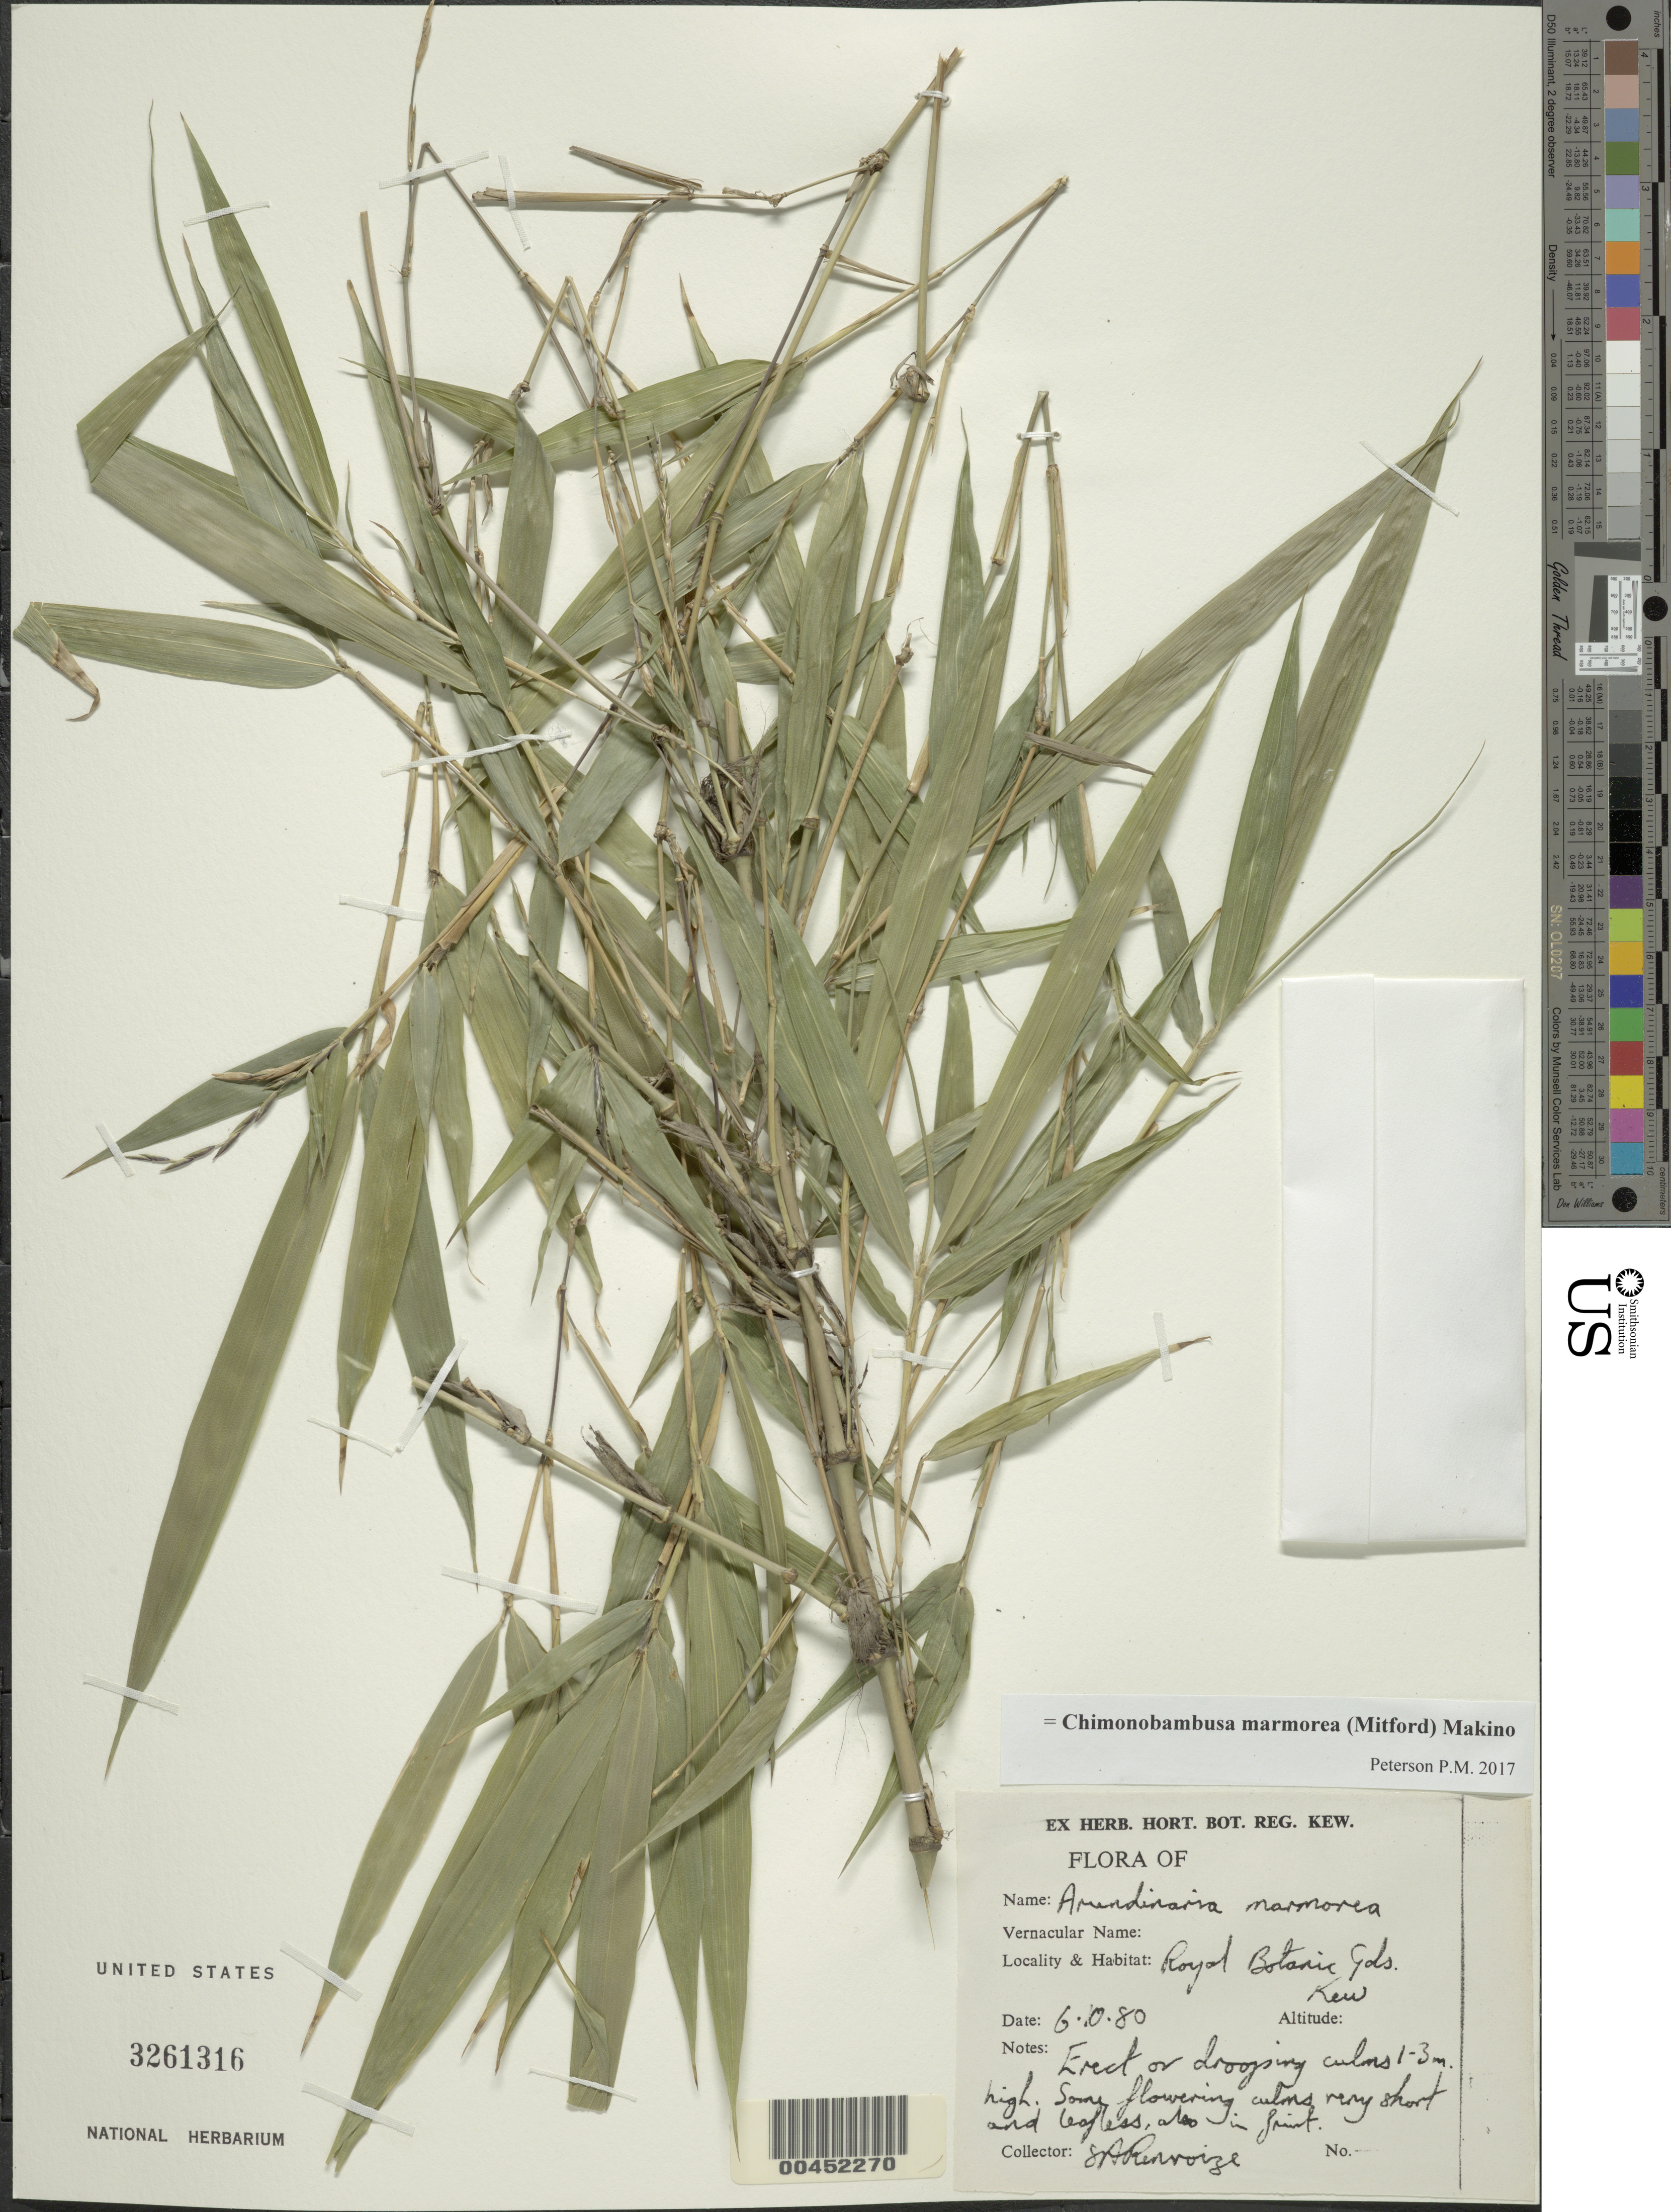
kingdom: Plantae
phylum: Tracheophyta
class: Liliopsida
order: Poales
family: Poaceae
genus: Chimonobambusa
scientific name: Chimonobambusa marmorea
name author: Makino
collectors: S. A. Renvoize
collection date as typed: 06 Oct 1980 or 10 Jun 1980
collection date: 1980-06-10 or 1980-10-06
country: United Kingdom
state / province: England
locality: Royal Botanic Gardens, Kew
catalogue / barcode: US 3261316